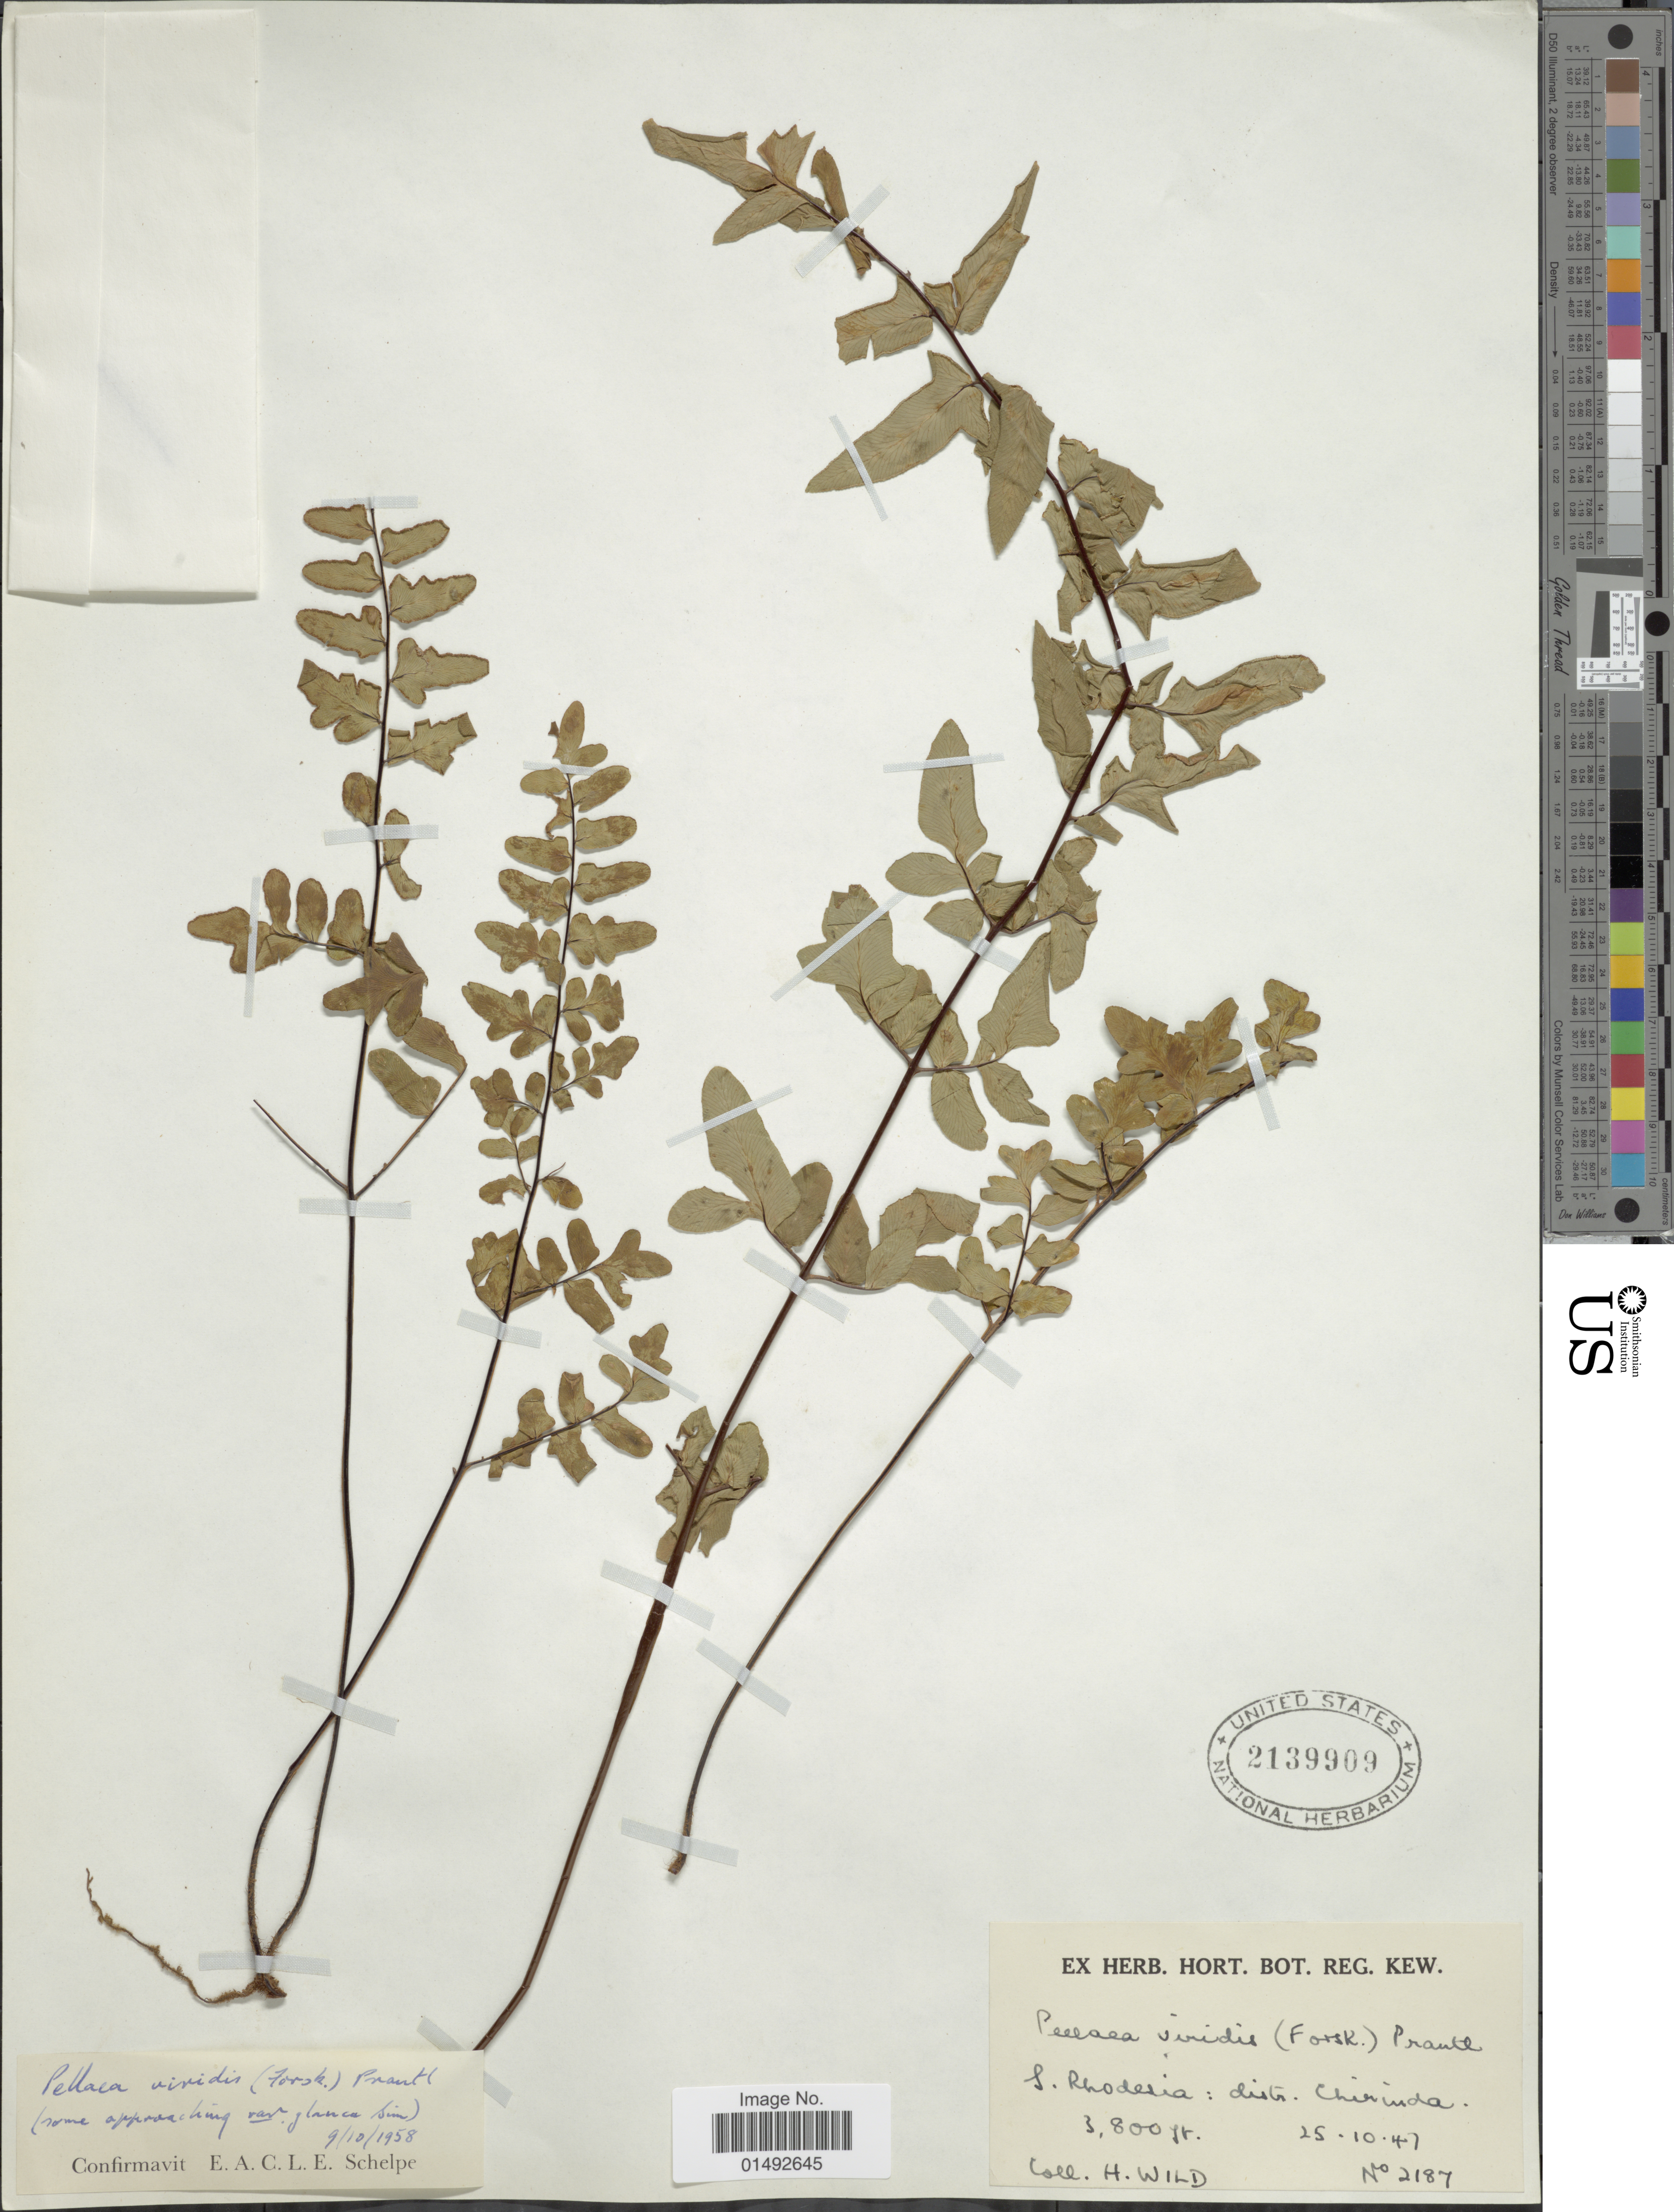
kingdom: Plantae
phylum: Tracheophyta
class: Polypodiopsida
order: Polypodiales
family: Pteridaceae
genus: Pellaea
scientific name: Pellaea viridis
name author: (Forssk.) Prantl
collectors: H. Wild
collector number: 2187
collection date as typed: Transcribed d/m/y: 25/10/47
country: Zimbabwe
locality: S. Rhodesia: distr Chirinda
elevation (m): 1158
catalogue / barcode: US 2139909